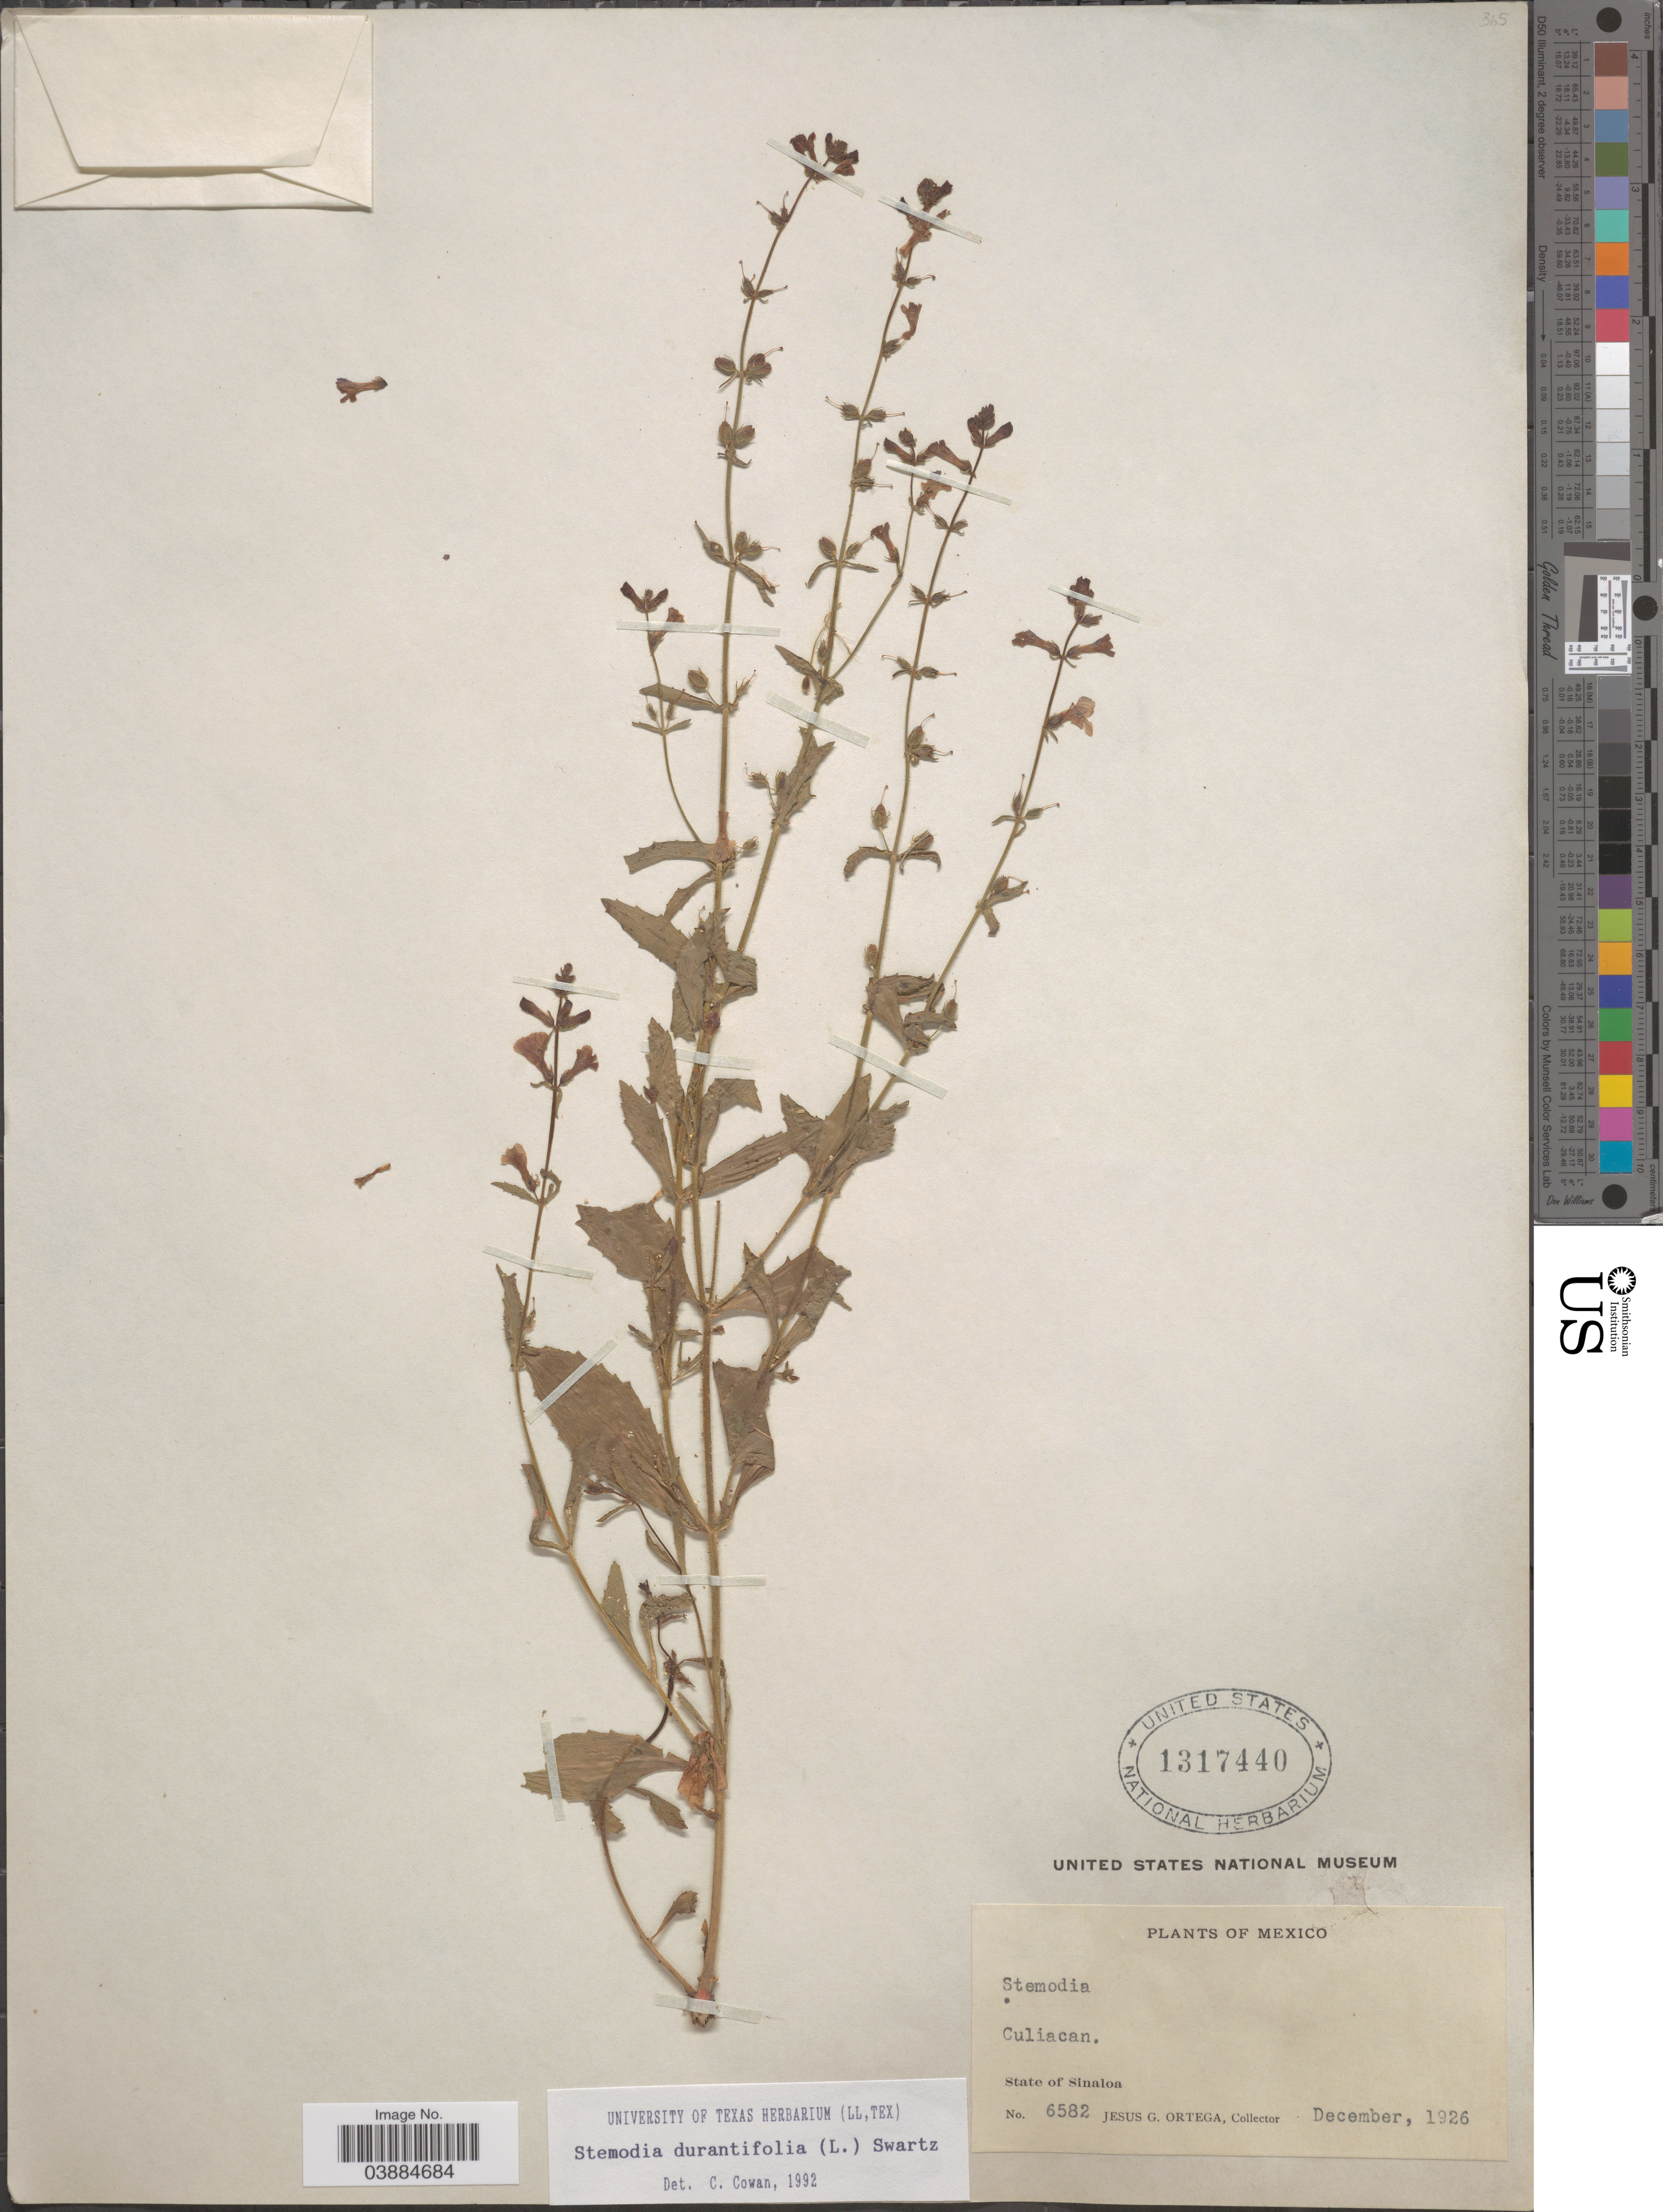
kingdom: Plantae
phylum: Tracheophyta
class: Magnoliopsida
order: Lamiales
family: Plantaginaceae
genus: Stemodia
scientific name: Stemodia durantifolia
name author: (L.) Sw.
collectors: J. Ortega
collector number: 6582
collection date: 1926-12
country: Mexico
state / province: Sinaloa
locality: Culiacan.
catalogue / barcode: US 1317440